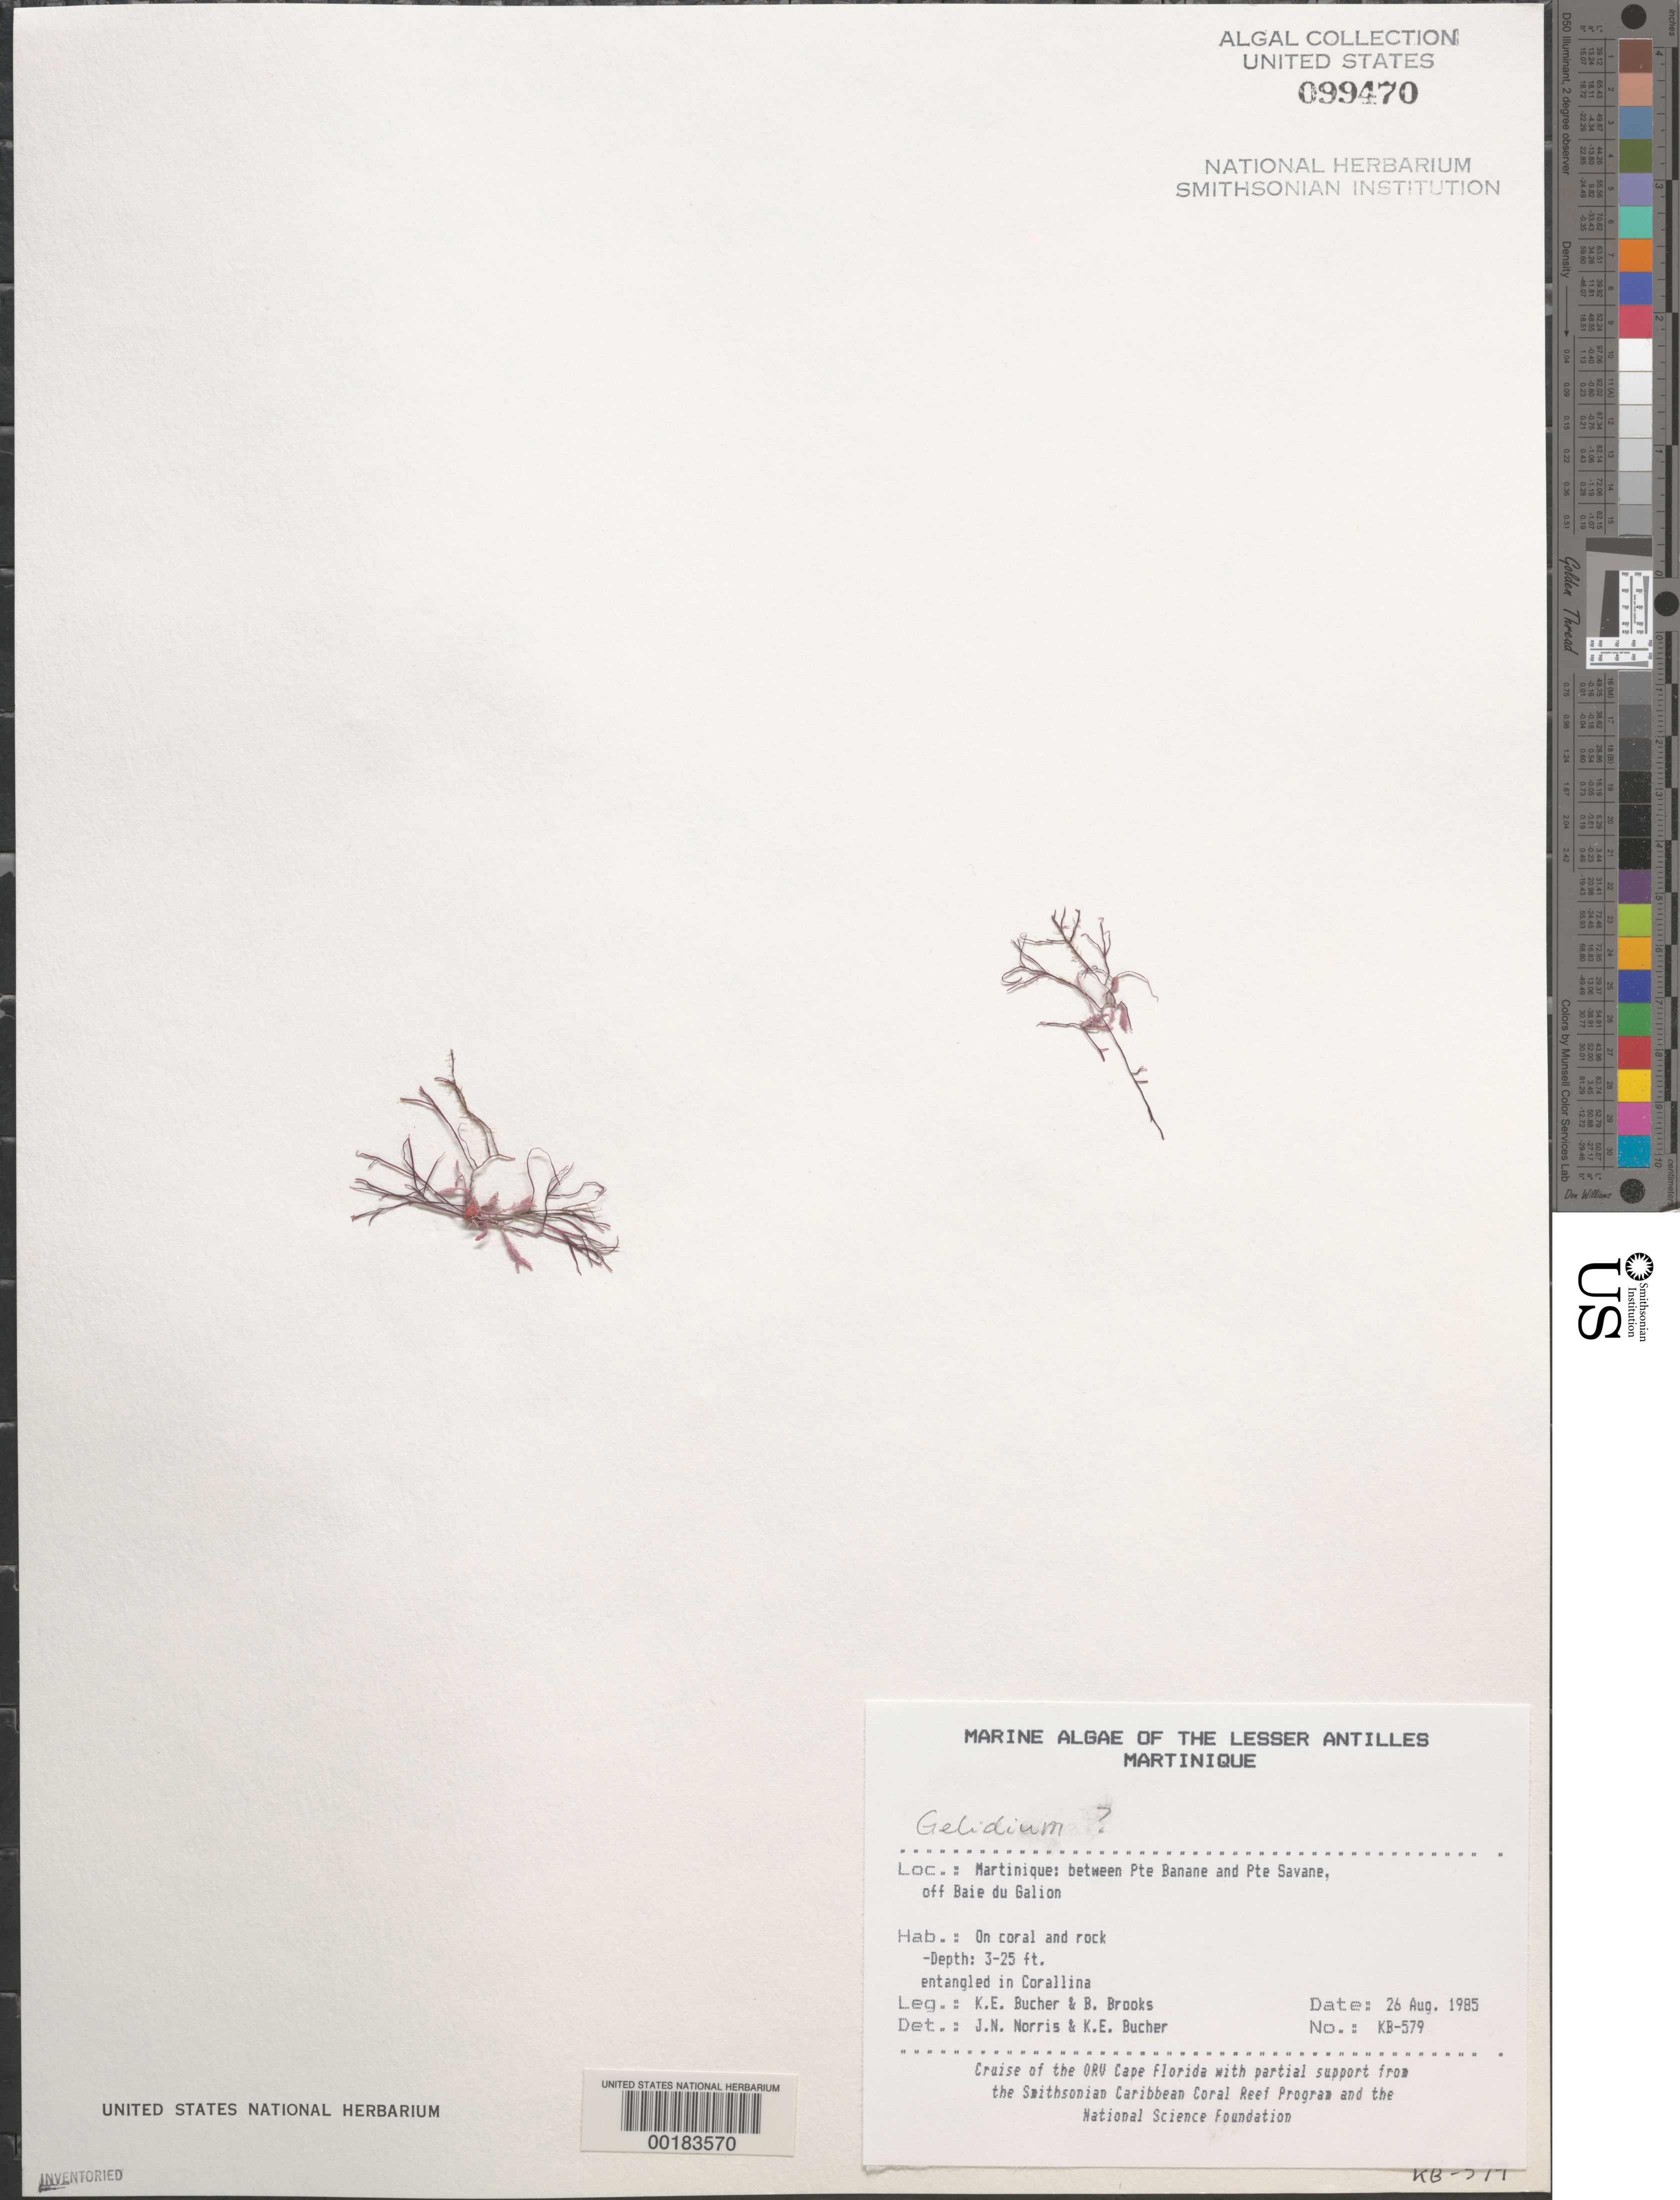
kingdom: Plantae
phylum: Rhodophyta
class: Florideophyceae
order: Gelidiales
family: Gelidiaceae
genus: Gelidium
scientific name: Gelidium sp.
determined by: Norris, J. N.; Bucher, K. E.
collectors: K. E. Bucher & B. Brooks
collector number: Kb-579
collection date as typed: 26 Aug 1985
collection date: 1985-08-26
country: Martinique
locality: Between Pointe Banane and Pointe Savane, off Baie du Galion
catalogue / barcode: US 99470